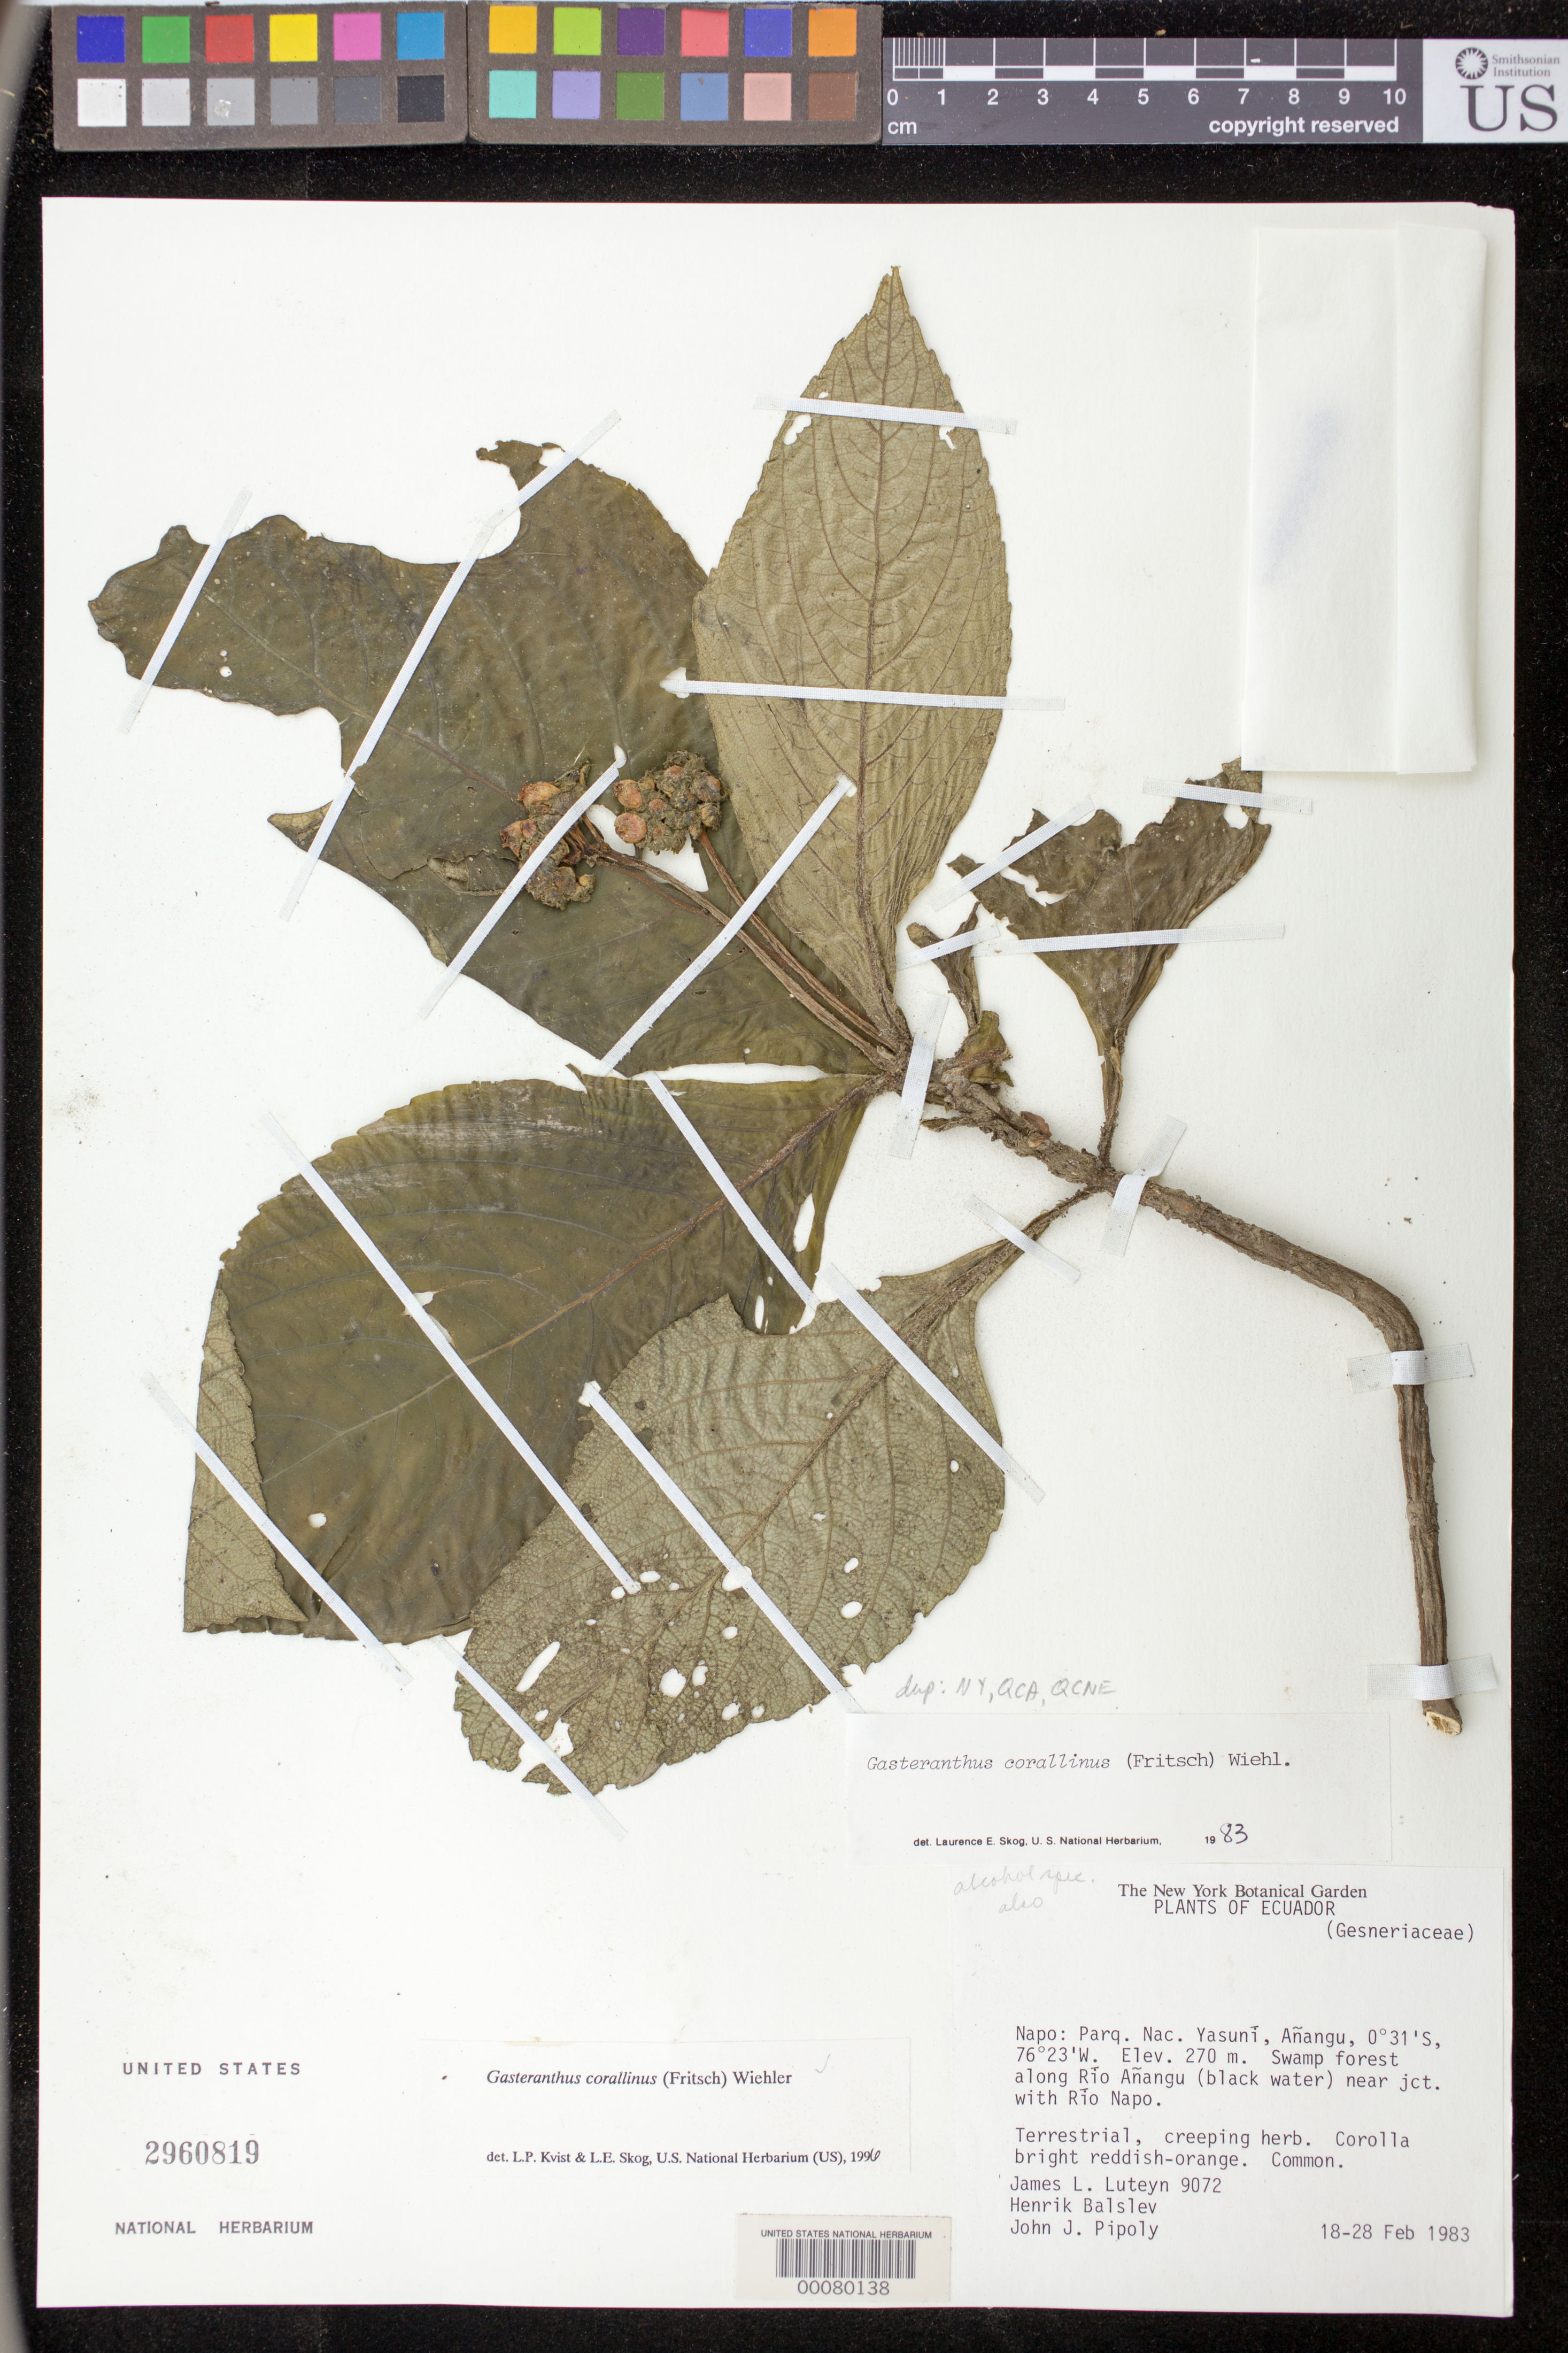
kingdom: Plantae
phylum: Tracheophyta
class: Magnoliopsida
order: Lamiales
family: Gesneriaceae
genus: Gasteranthus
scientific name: Gasteranthus corallinus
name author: (Fritsch) Wiehler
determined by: Skog, Laurence E.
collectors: J. L. Luteyn, H. Balslev & J. J. Pipoly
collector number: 9072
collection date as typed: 18-28 Feb 1983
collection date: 1983-02-18/1983-02-28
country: Ecuador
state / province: Napo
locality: Parq. Nac. Yasuní, Añangu; along Río Añangu near jct with Río Napo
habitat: Swamp forest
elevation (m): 270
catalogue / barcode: US 2960819